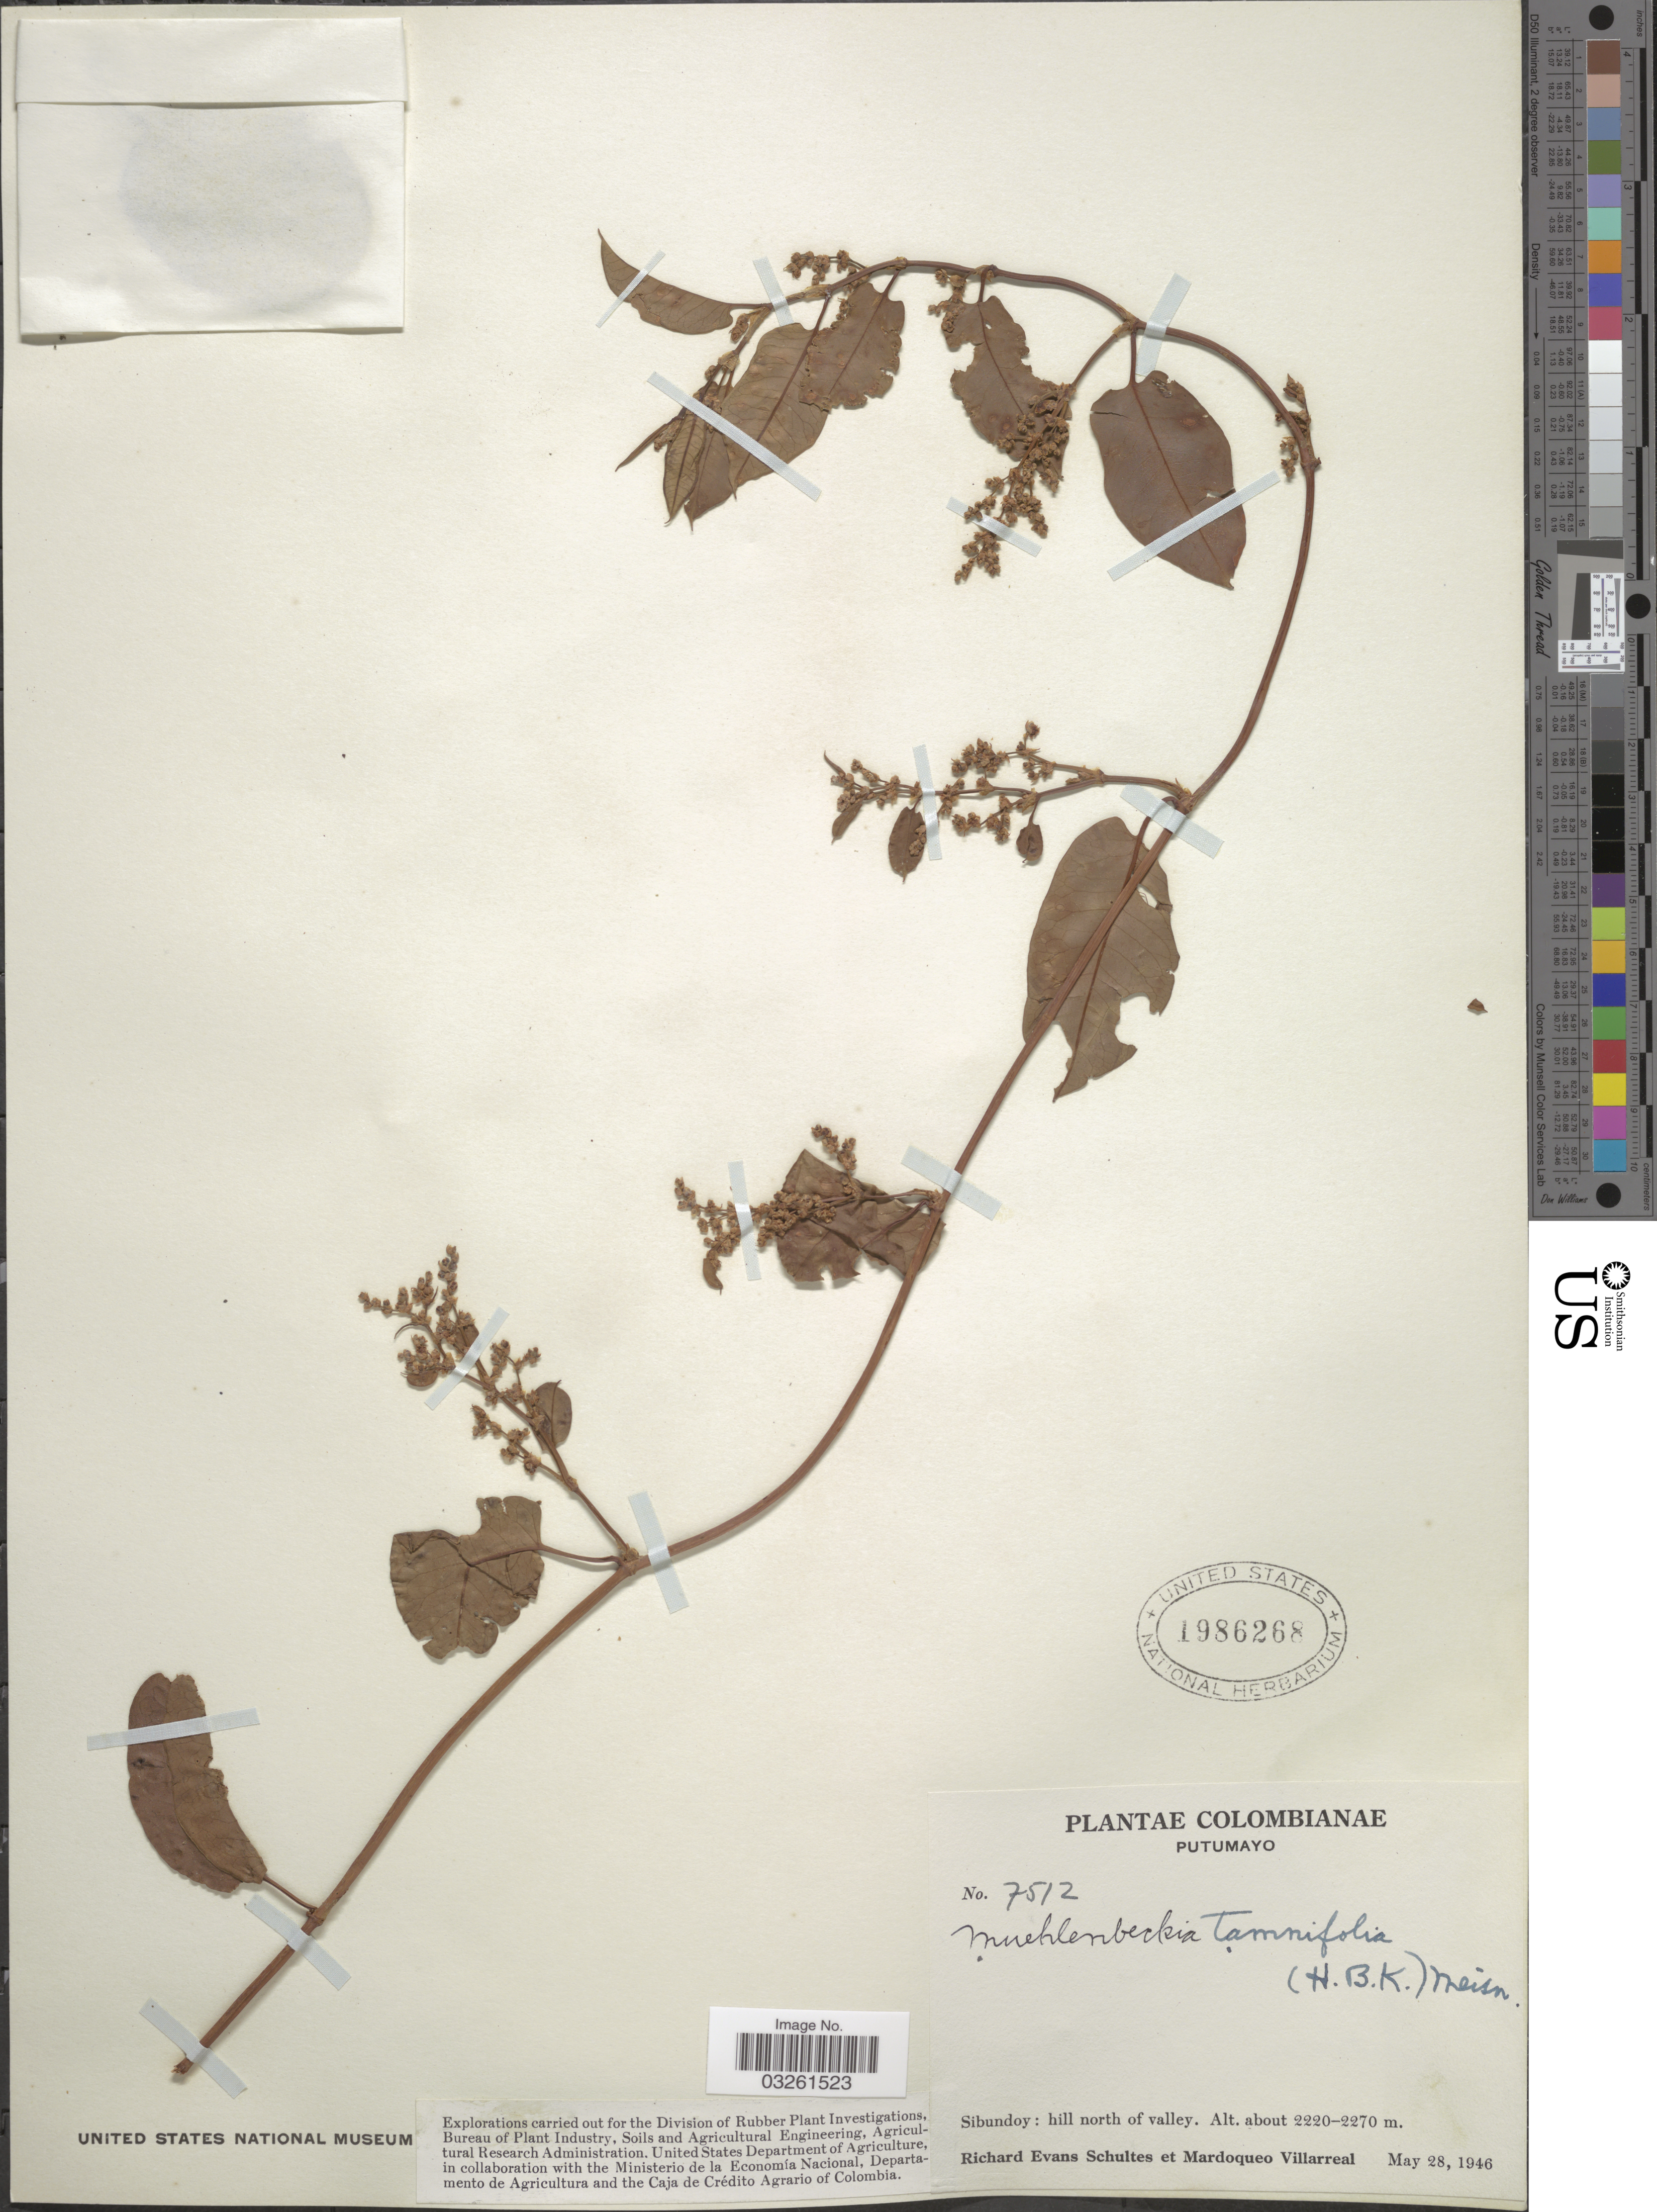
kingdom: Plantae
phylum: Tracheophyta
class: Magnoliopsida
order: Caryophyllales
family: Polygonaceae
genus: Muehlenbeckia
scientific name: Muehlenbeckia tamnifolia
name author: (Kunth) Meisn.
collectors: R. E. Schultes & M. Villarreal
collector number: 7512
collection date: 1946-05-28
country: Colombia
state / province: Putumayo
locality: Sibundoy: hill north of valley.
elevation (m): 2220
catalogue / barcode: US 1986268